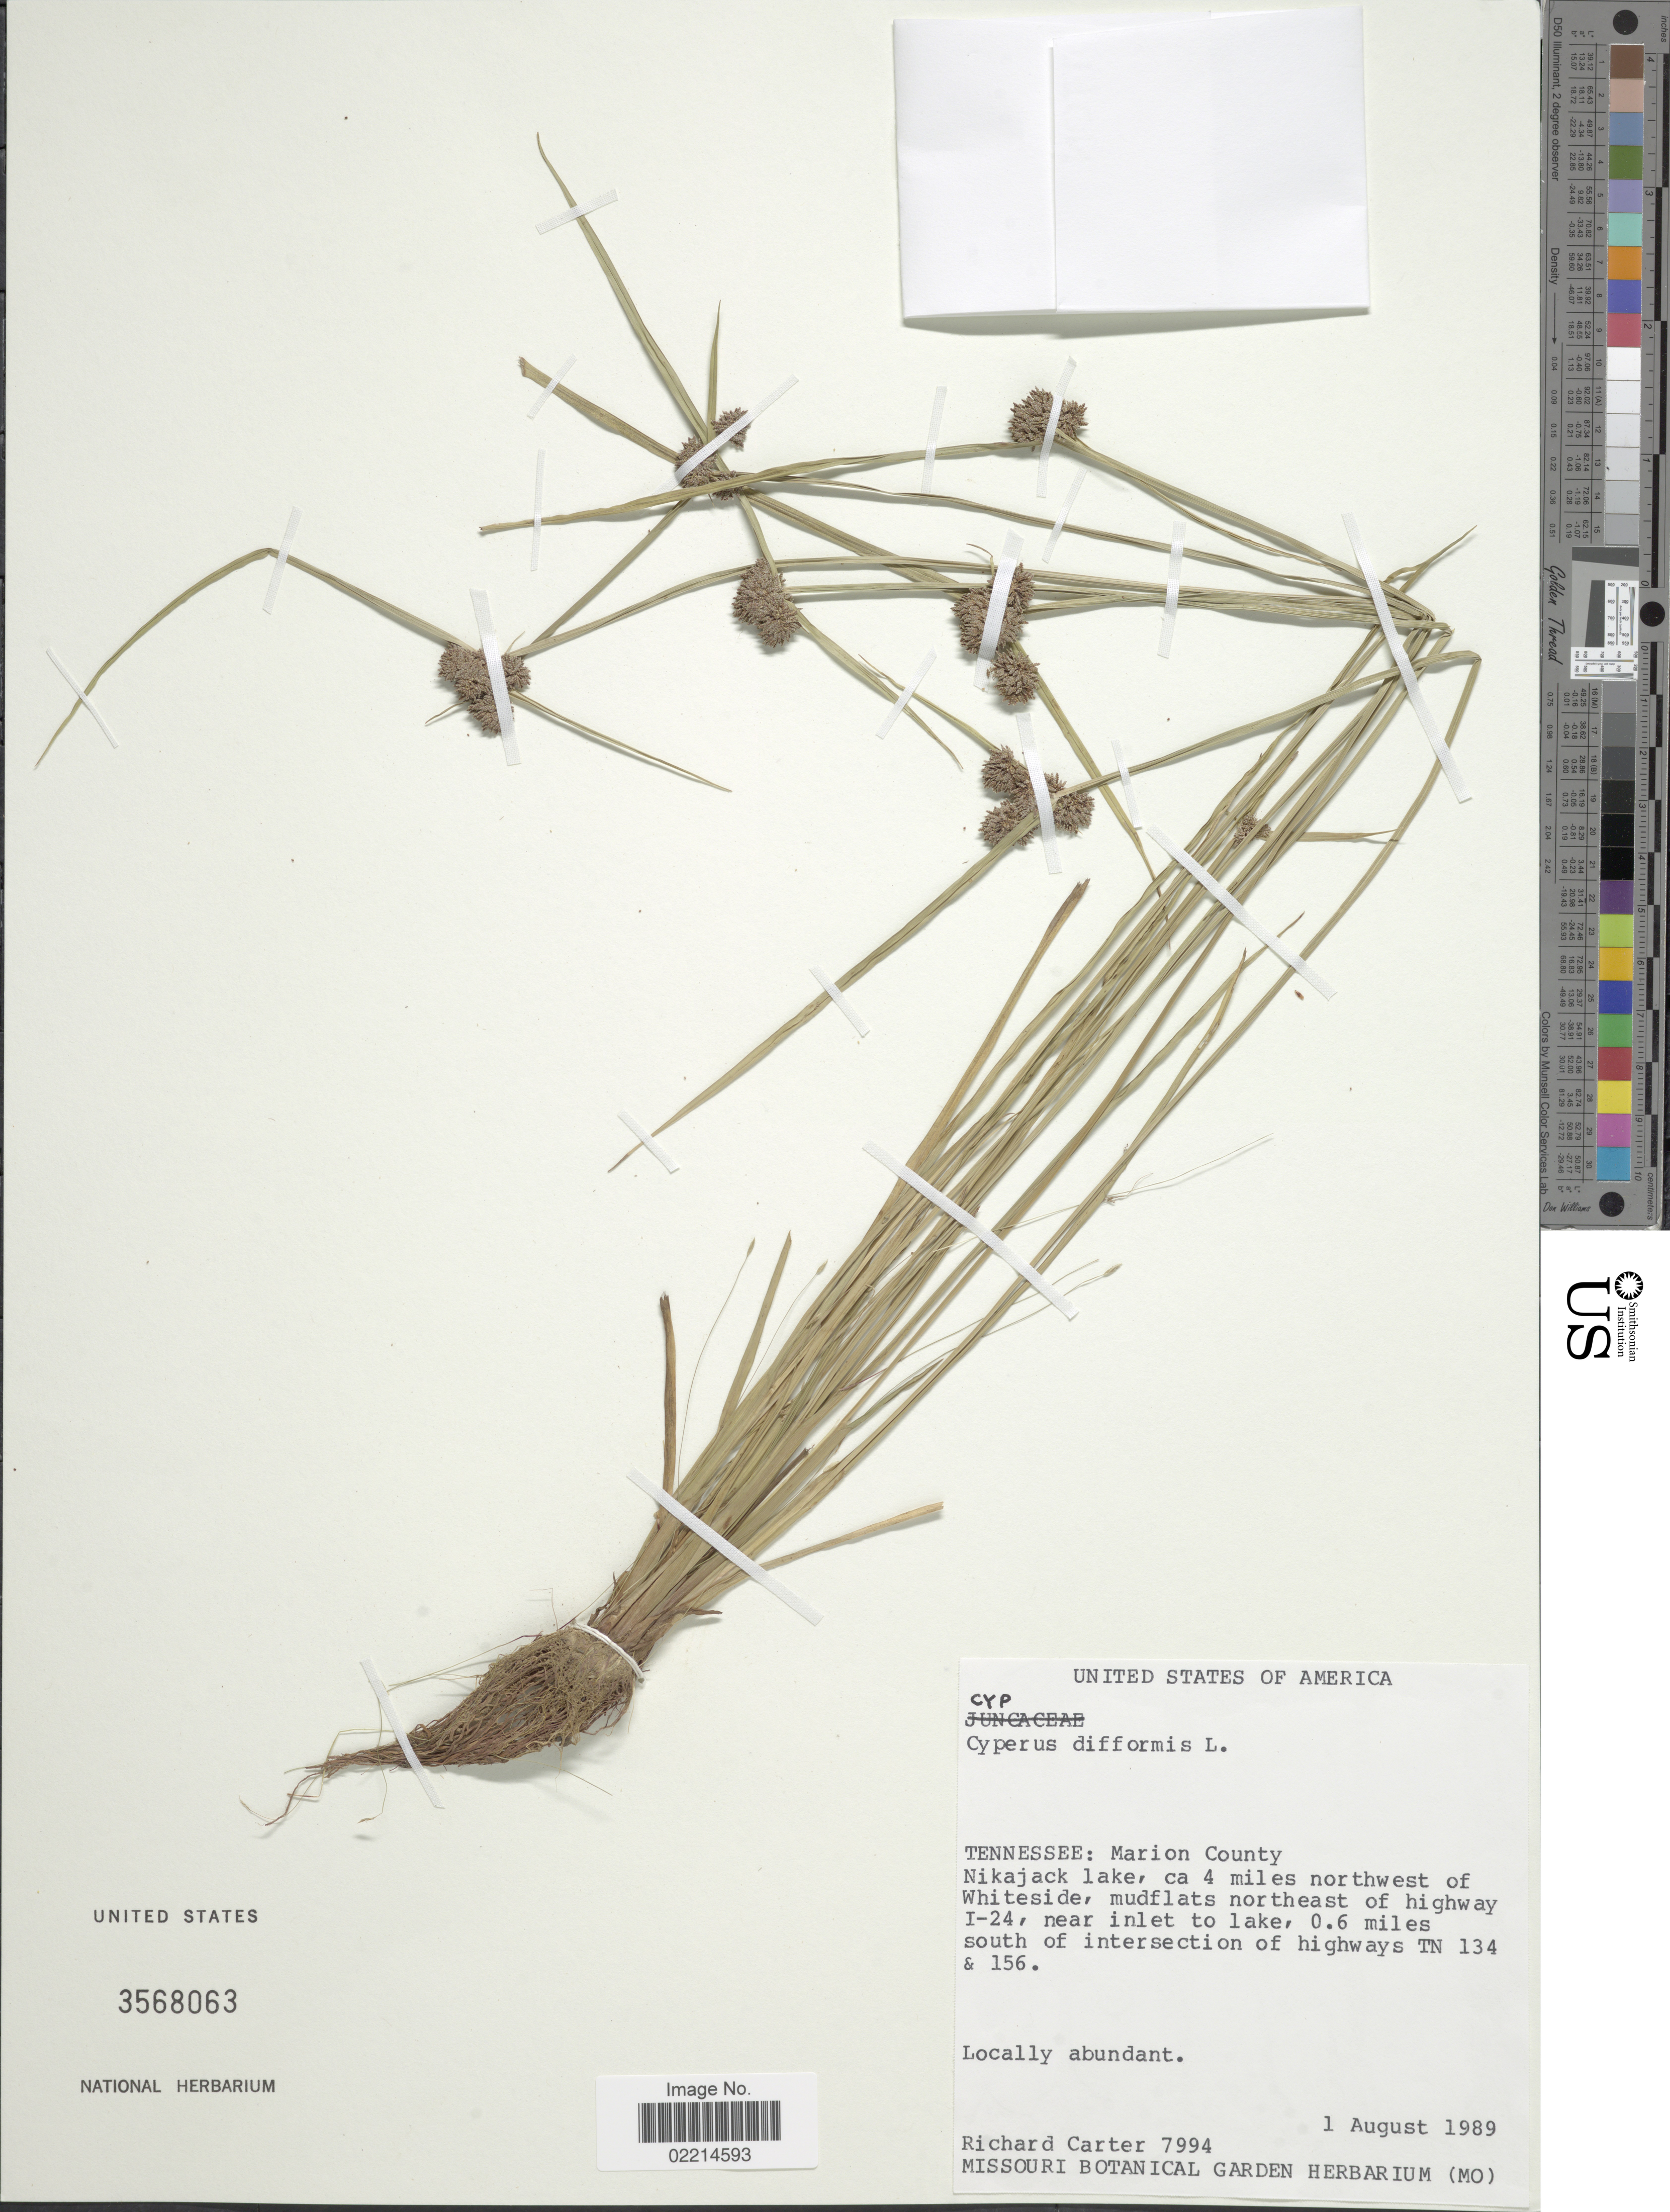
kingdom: Plantae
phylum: Tracheophyta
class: Liliopsida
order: Poales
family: Cyperaceae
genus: Cyperus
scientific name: Cyperus difformis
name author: L.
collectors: R. Carter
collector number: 7994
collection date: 1989-08-01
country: United States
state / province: Tennessee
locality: Marion County, Nikajack lake, ca 4 miles northwest of Whiteside, mudflats northeast of highway I-24, near inlet to lake, 0.6 miles south of intersection of highways TN 134 & 156.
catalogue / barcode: US 3568063